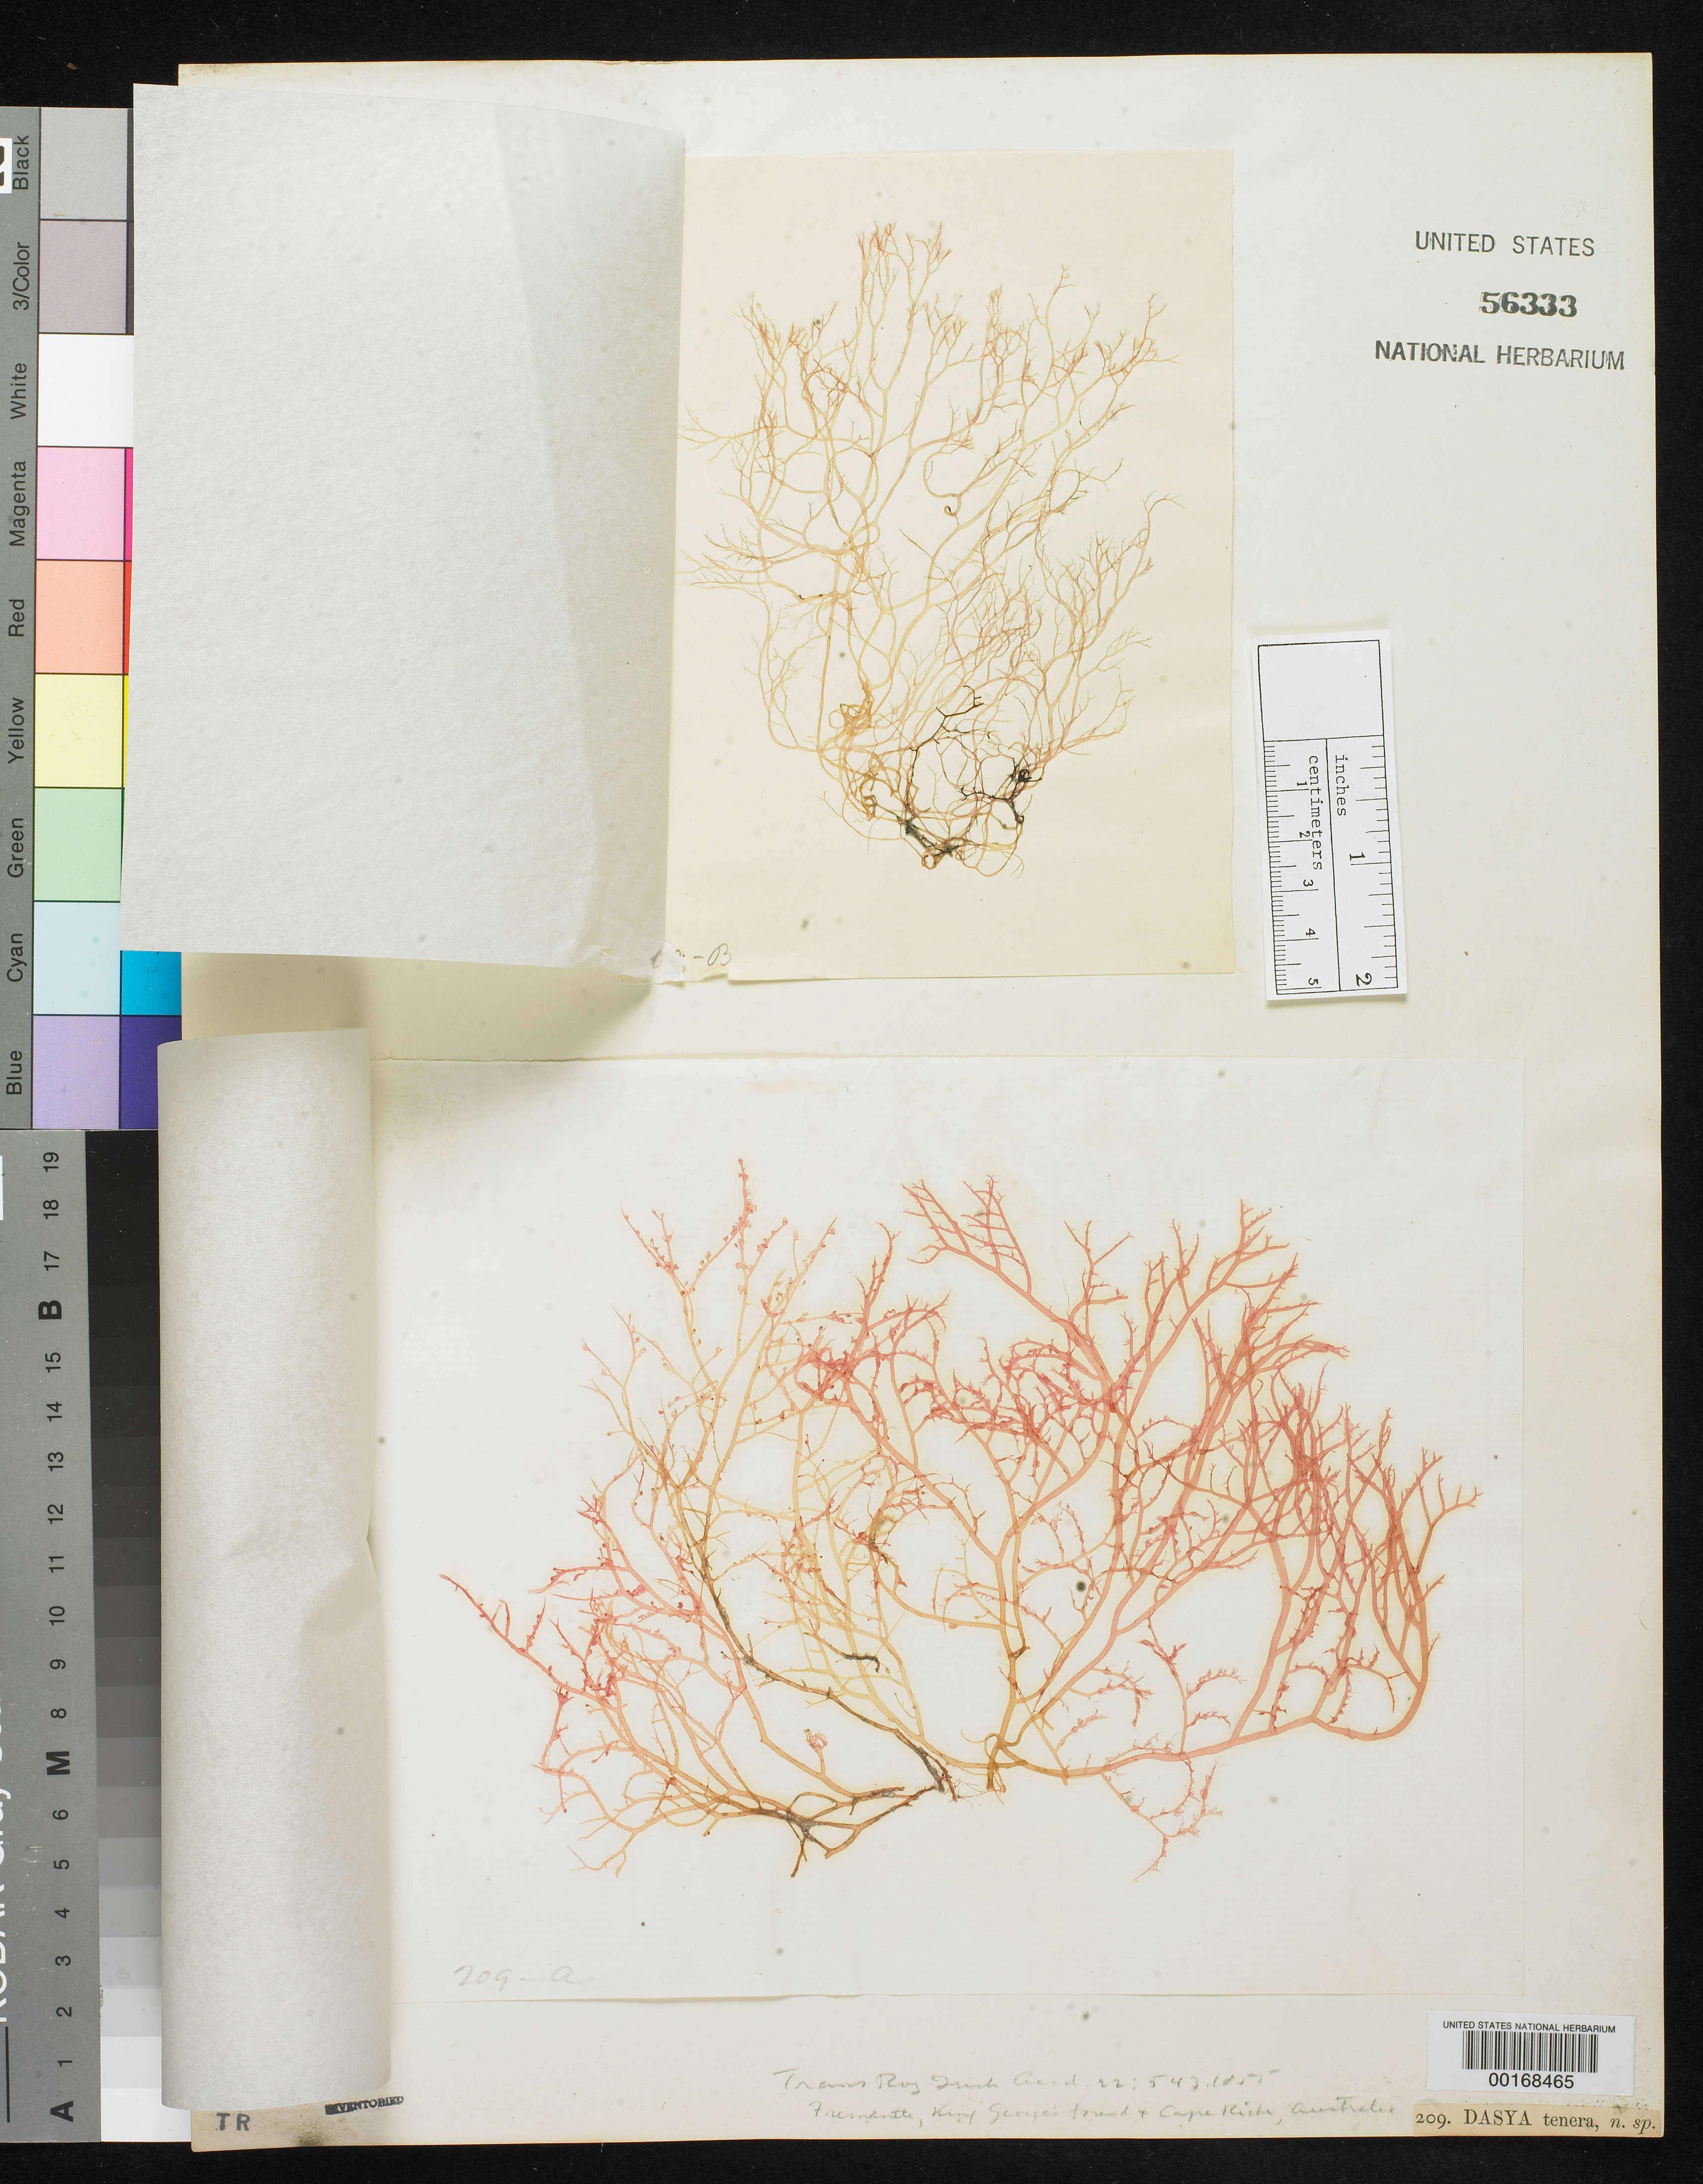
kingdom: Plantae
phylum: Rhodophyta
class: Florideophyceae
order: Ceramiales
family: Dasyaceae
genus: Dasya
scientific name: Dasya tenera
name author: Harv.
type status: Isotype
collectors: W. Harvey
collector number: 209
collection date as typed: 1854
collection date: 1854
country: Australia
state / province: Western Australia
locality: Fremantle, King George Sound and Cape Riche.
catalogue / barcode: US 56333